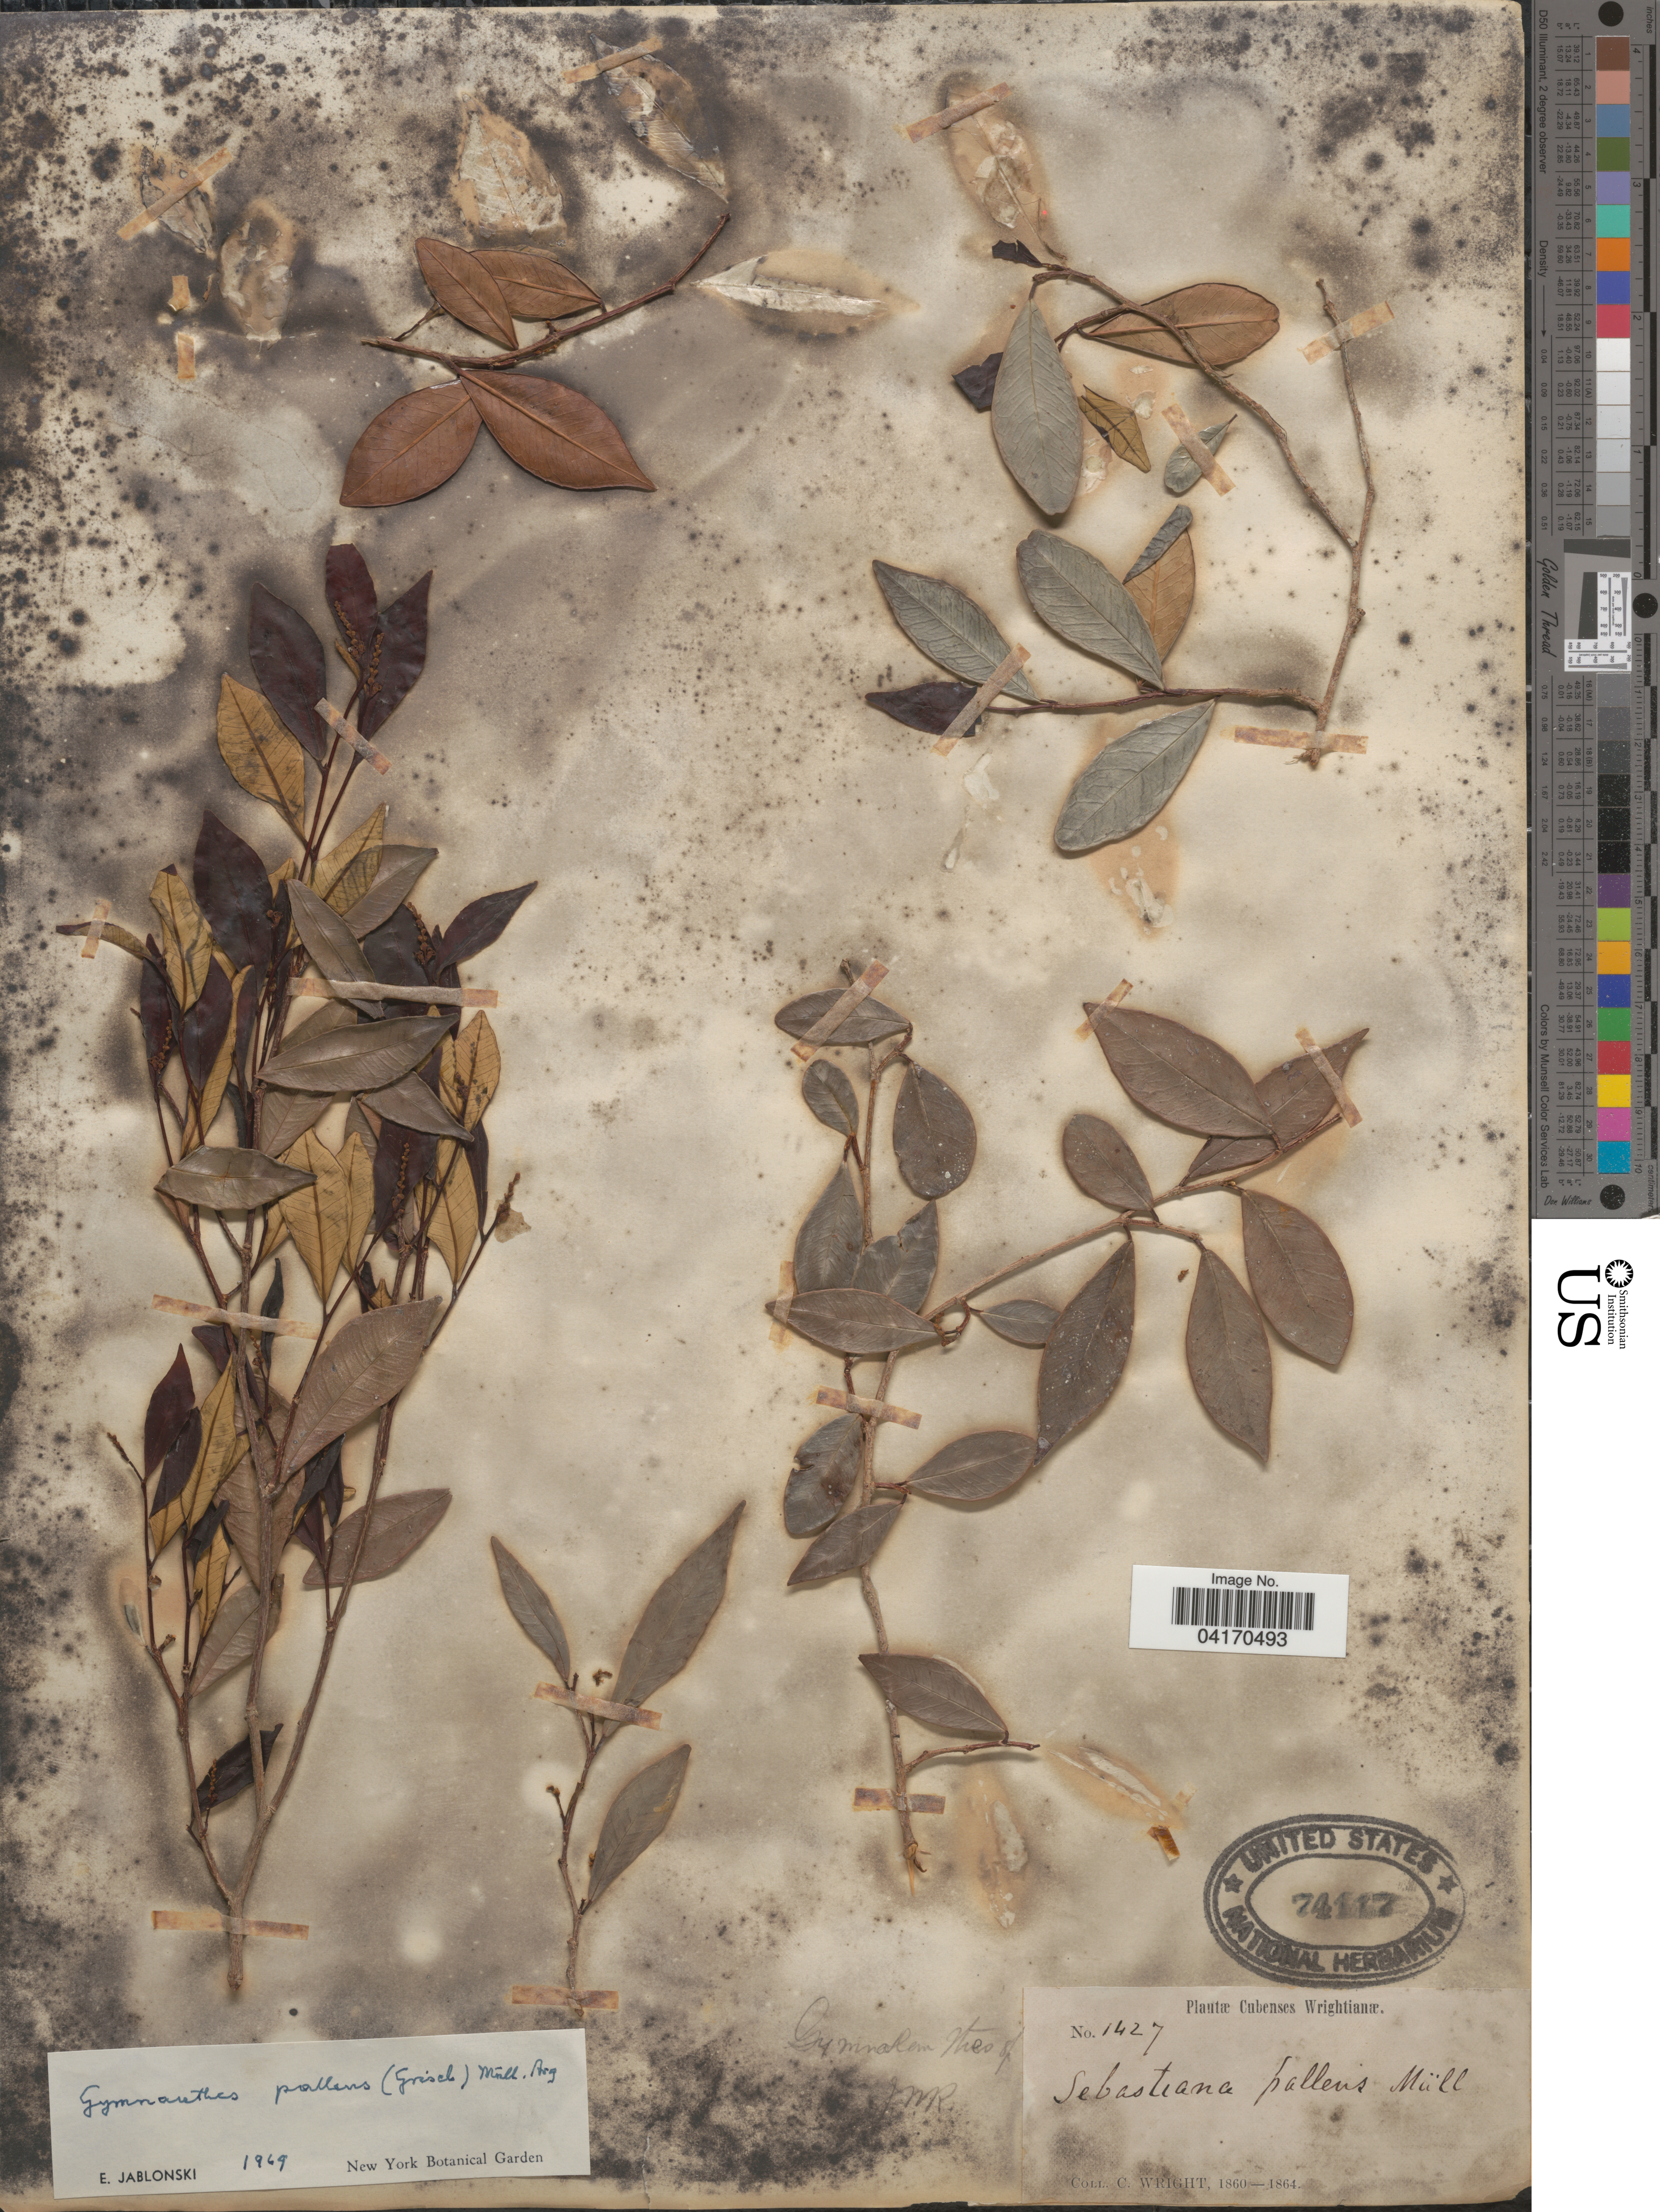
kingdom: Plantae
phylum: Tracheophyta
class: Magnoliopsida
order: Malpighiales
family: Euphorbiaceae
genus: Gymnanthes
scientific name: Gymnanthes pallens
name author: (Griseb.) Müll. Arg.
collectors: C. Wright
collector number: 1427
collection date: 1860/1864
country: Cuba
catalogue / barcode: US 74117